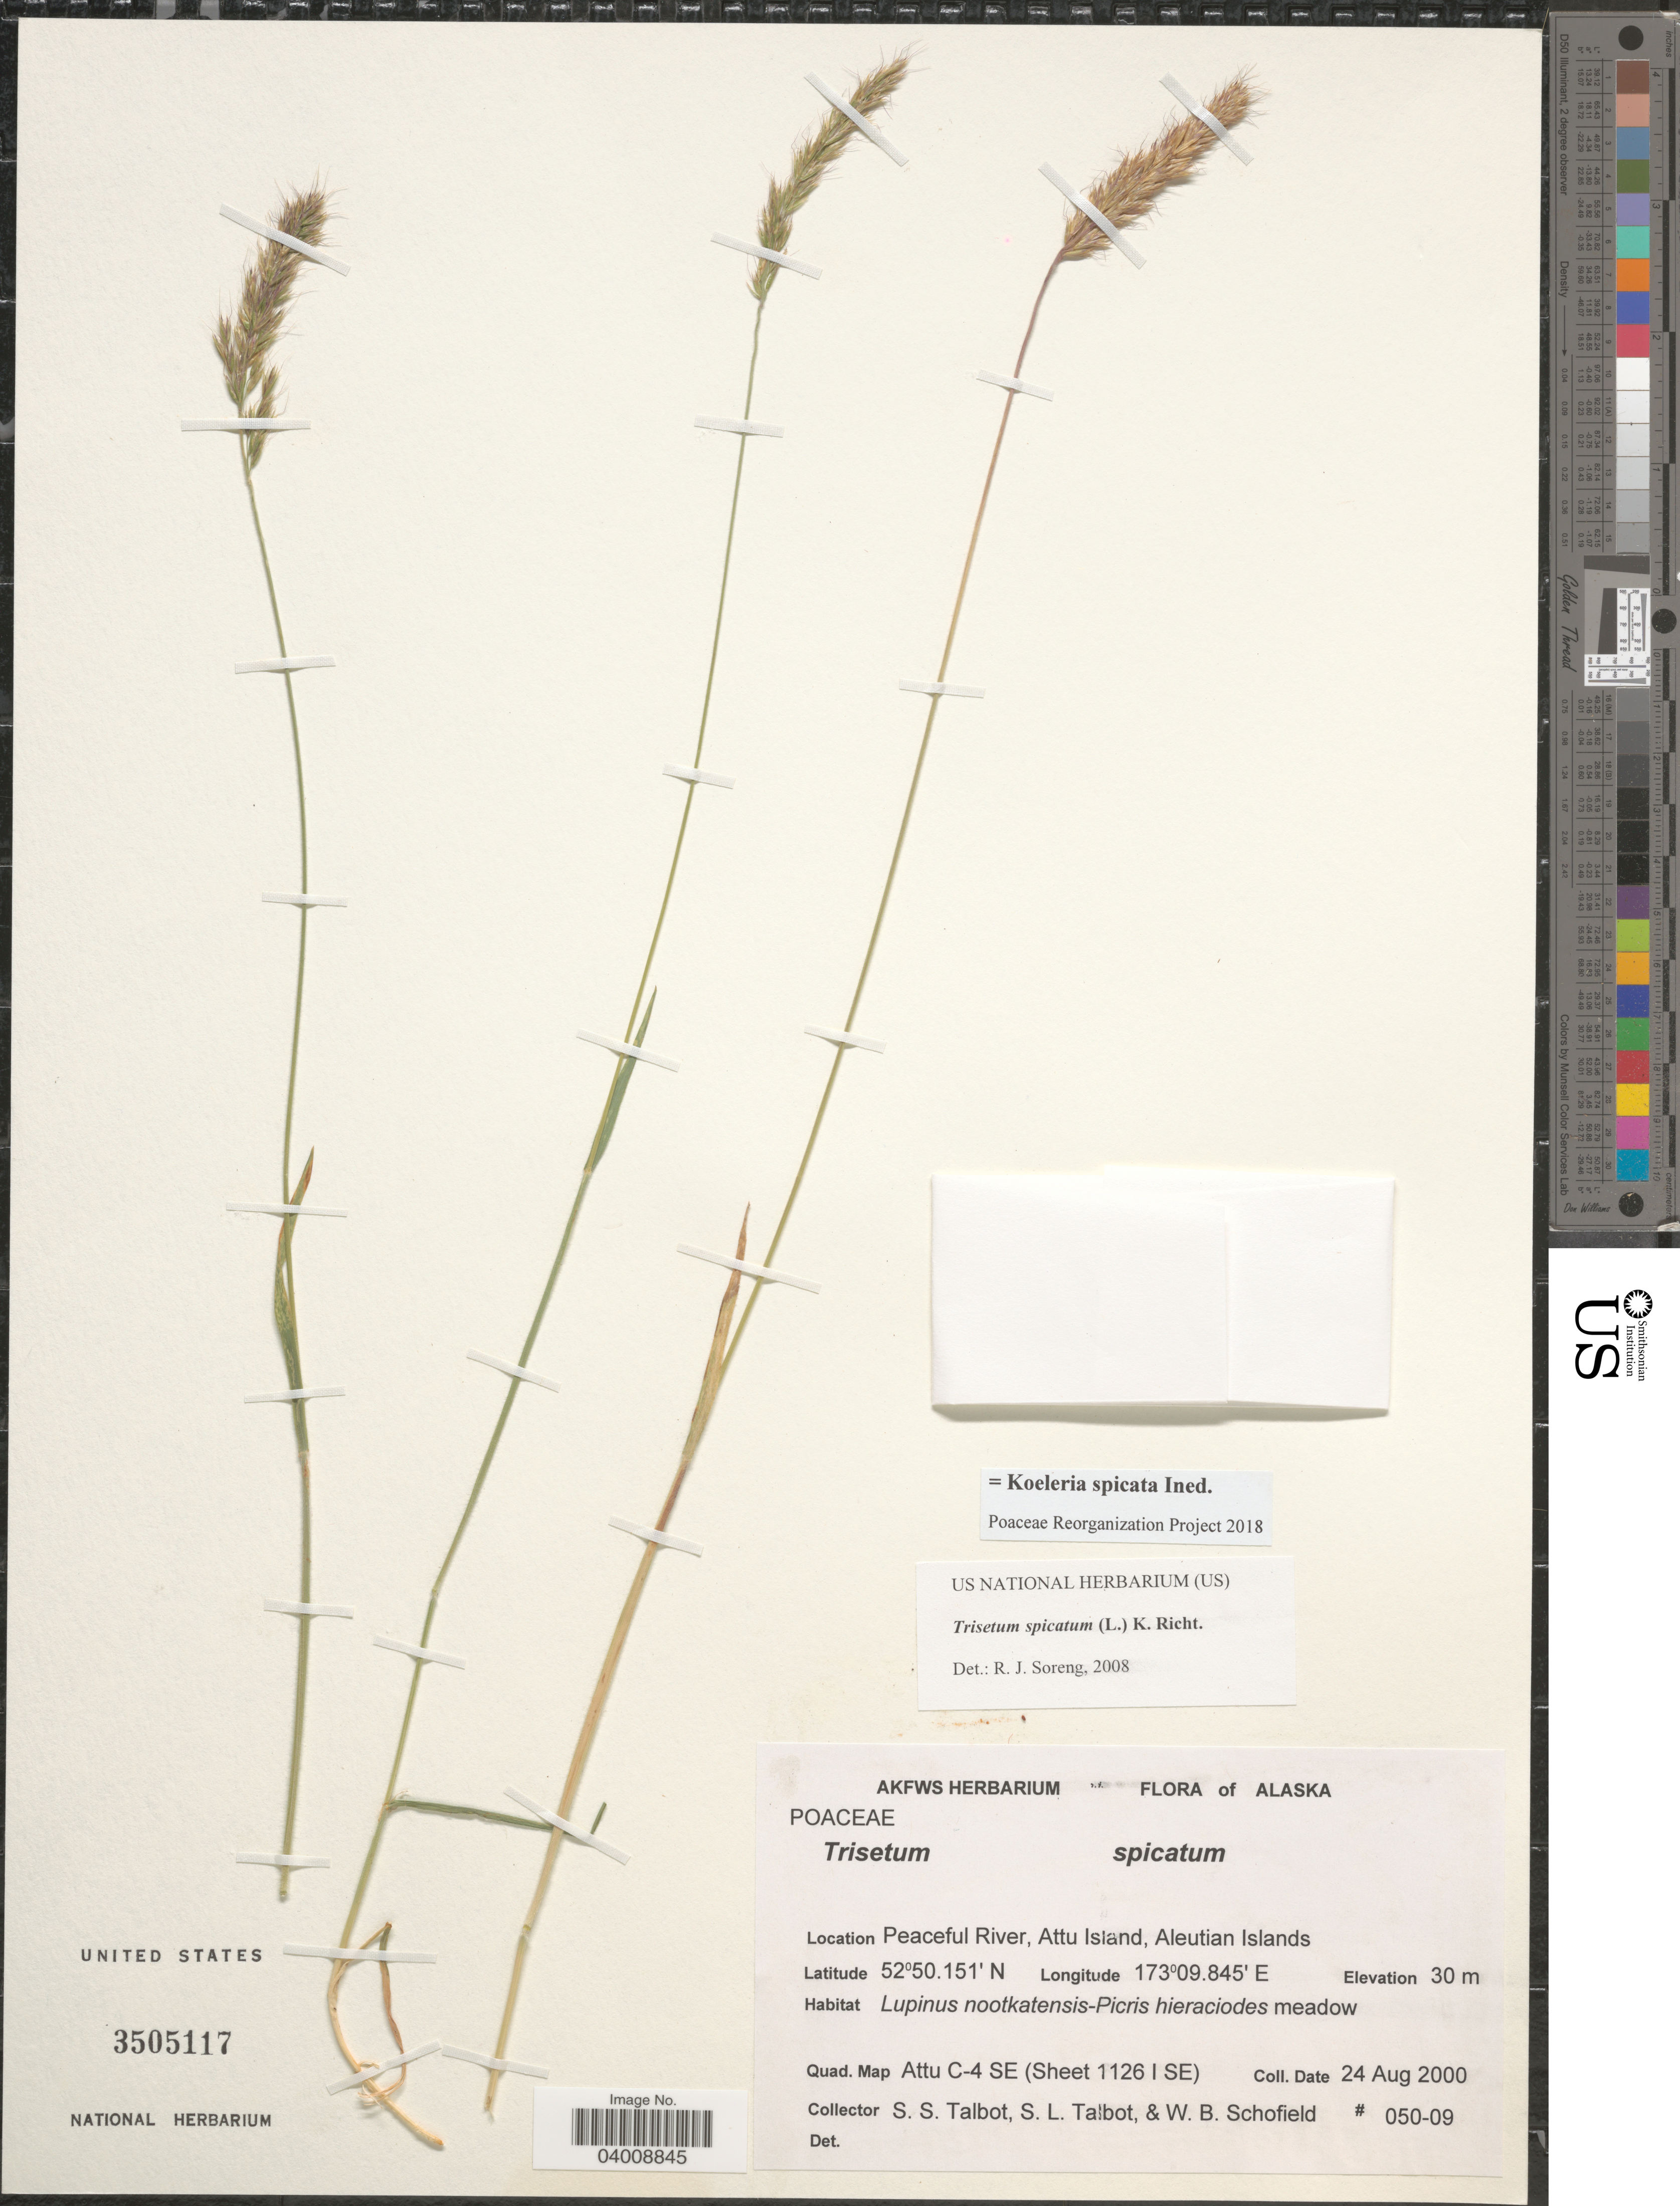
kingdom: Plantae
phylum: Tracheophyta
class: Liliopsida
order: Poales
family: Poaceae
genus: Koeleria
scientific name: Koeleria spicata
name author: (L.) Barberá et al.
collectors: S. S. Talbot, S. Talbot & W. Schofield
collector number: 050-09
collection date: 2000-08-24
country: United States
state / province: Alaska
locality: Peaceful River, Attu Island, Aleutian Islands. Quad. Map Attu C-4 SE (Sheet 1126 I SE).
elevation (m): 30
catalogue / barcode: US 3505117